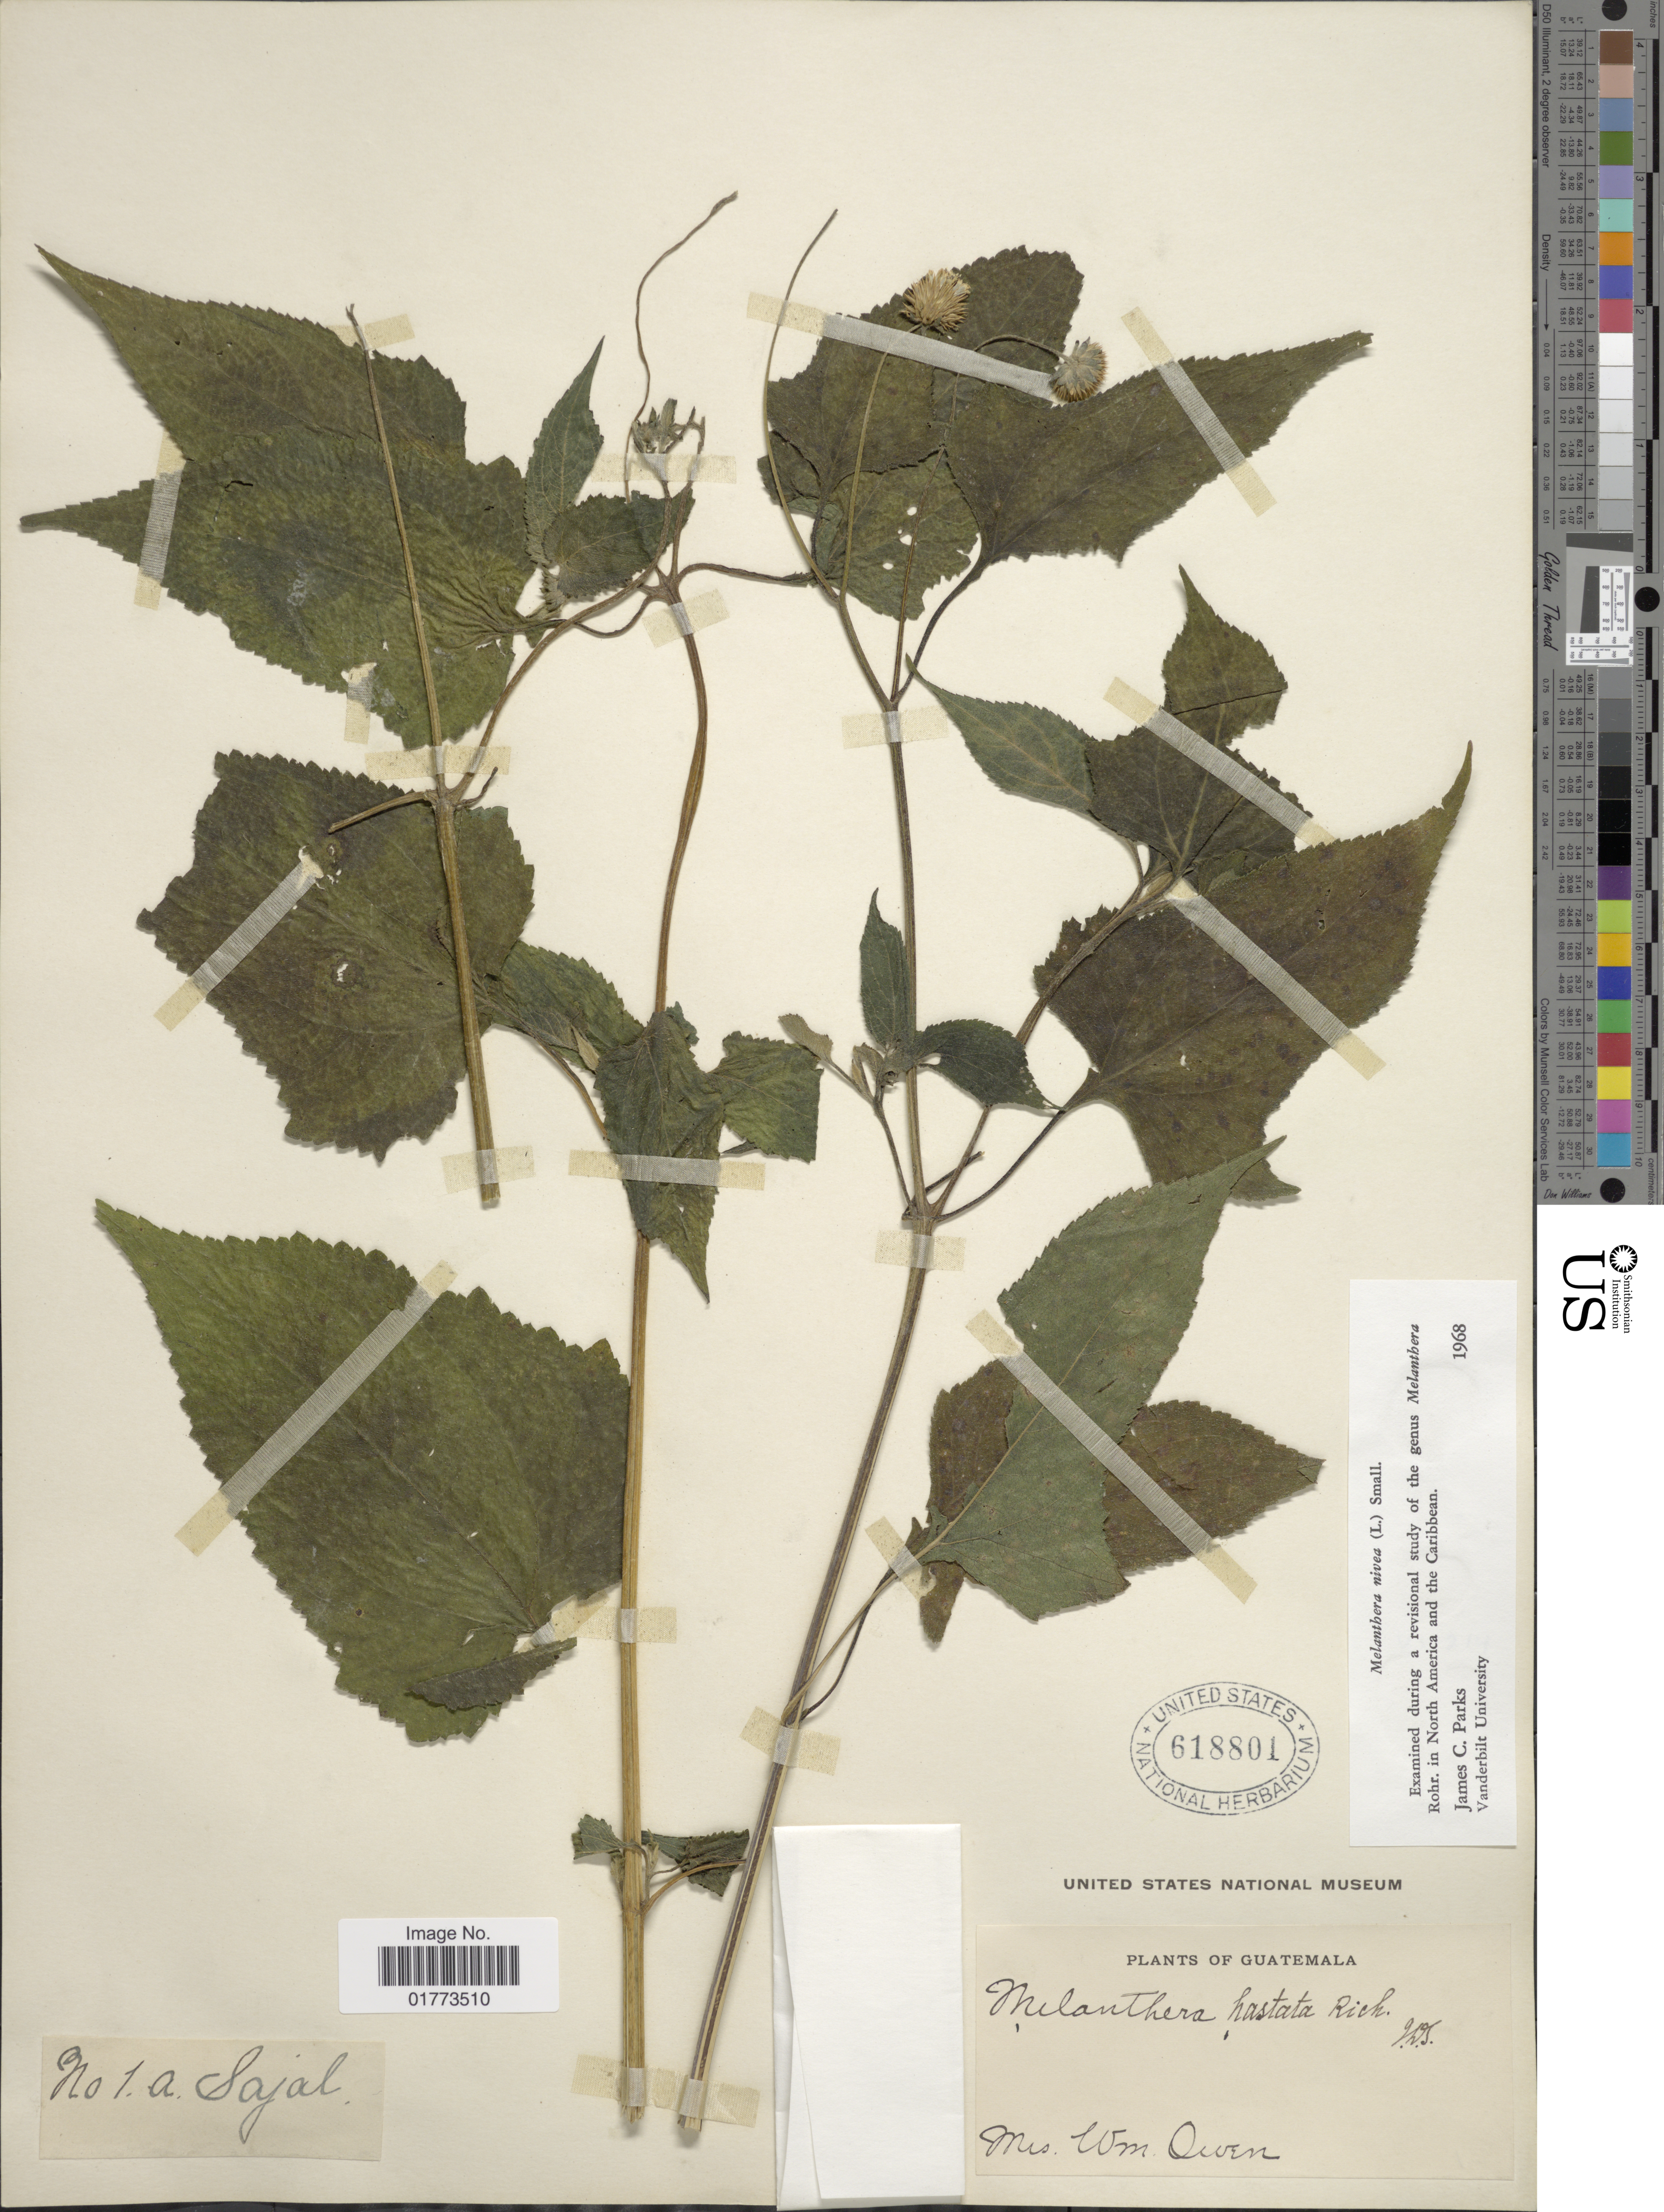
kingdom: Plantae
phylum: Tracheophyta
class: Magnoliopsida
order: Asterales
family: Asteraceae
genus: Melanthera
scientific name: Melanthera nivea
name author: (L.) Small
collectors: W. Owen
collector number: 1a?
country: Guatemala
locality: Sajal [unsure placement]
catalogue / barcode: US 618801